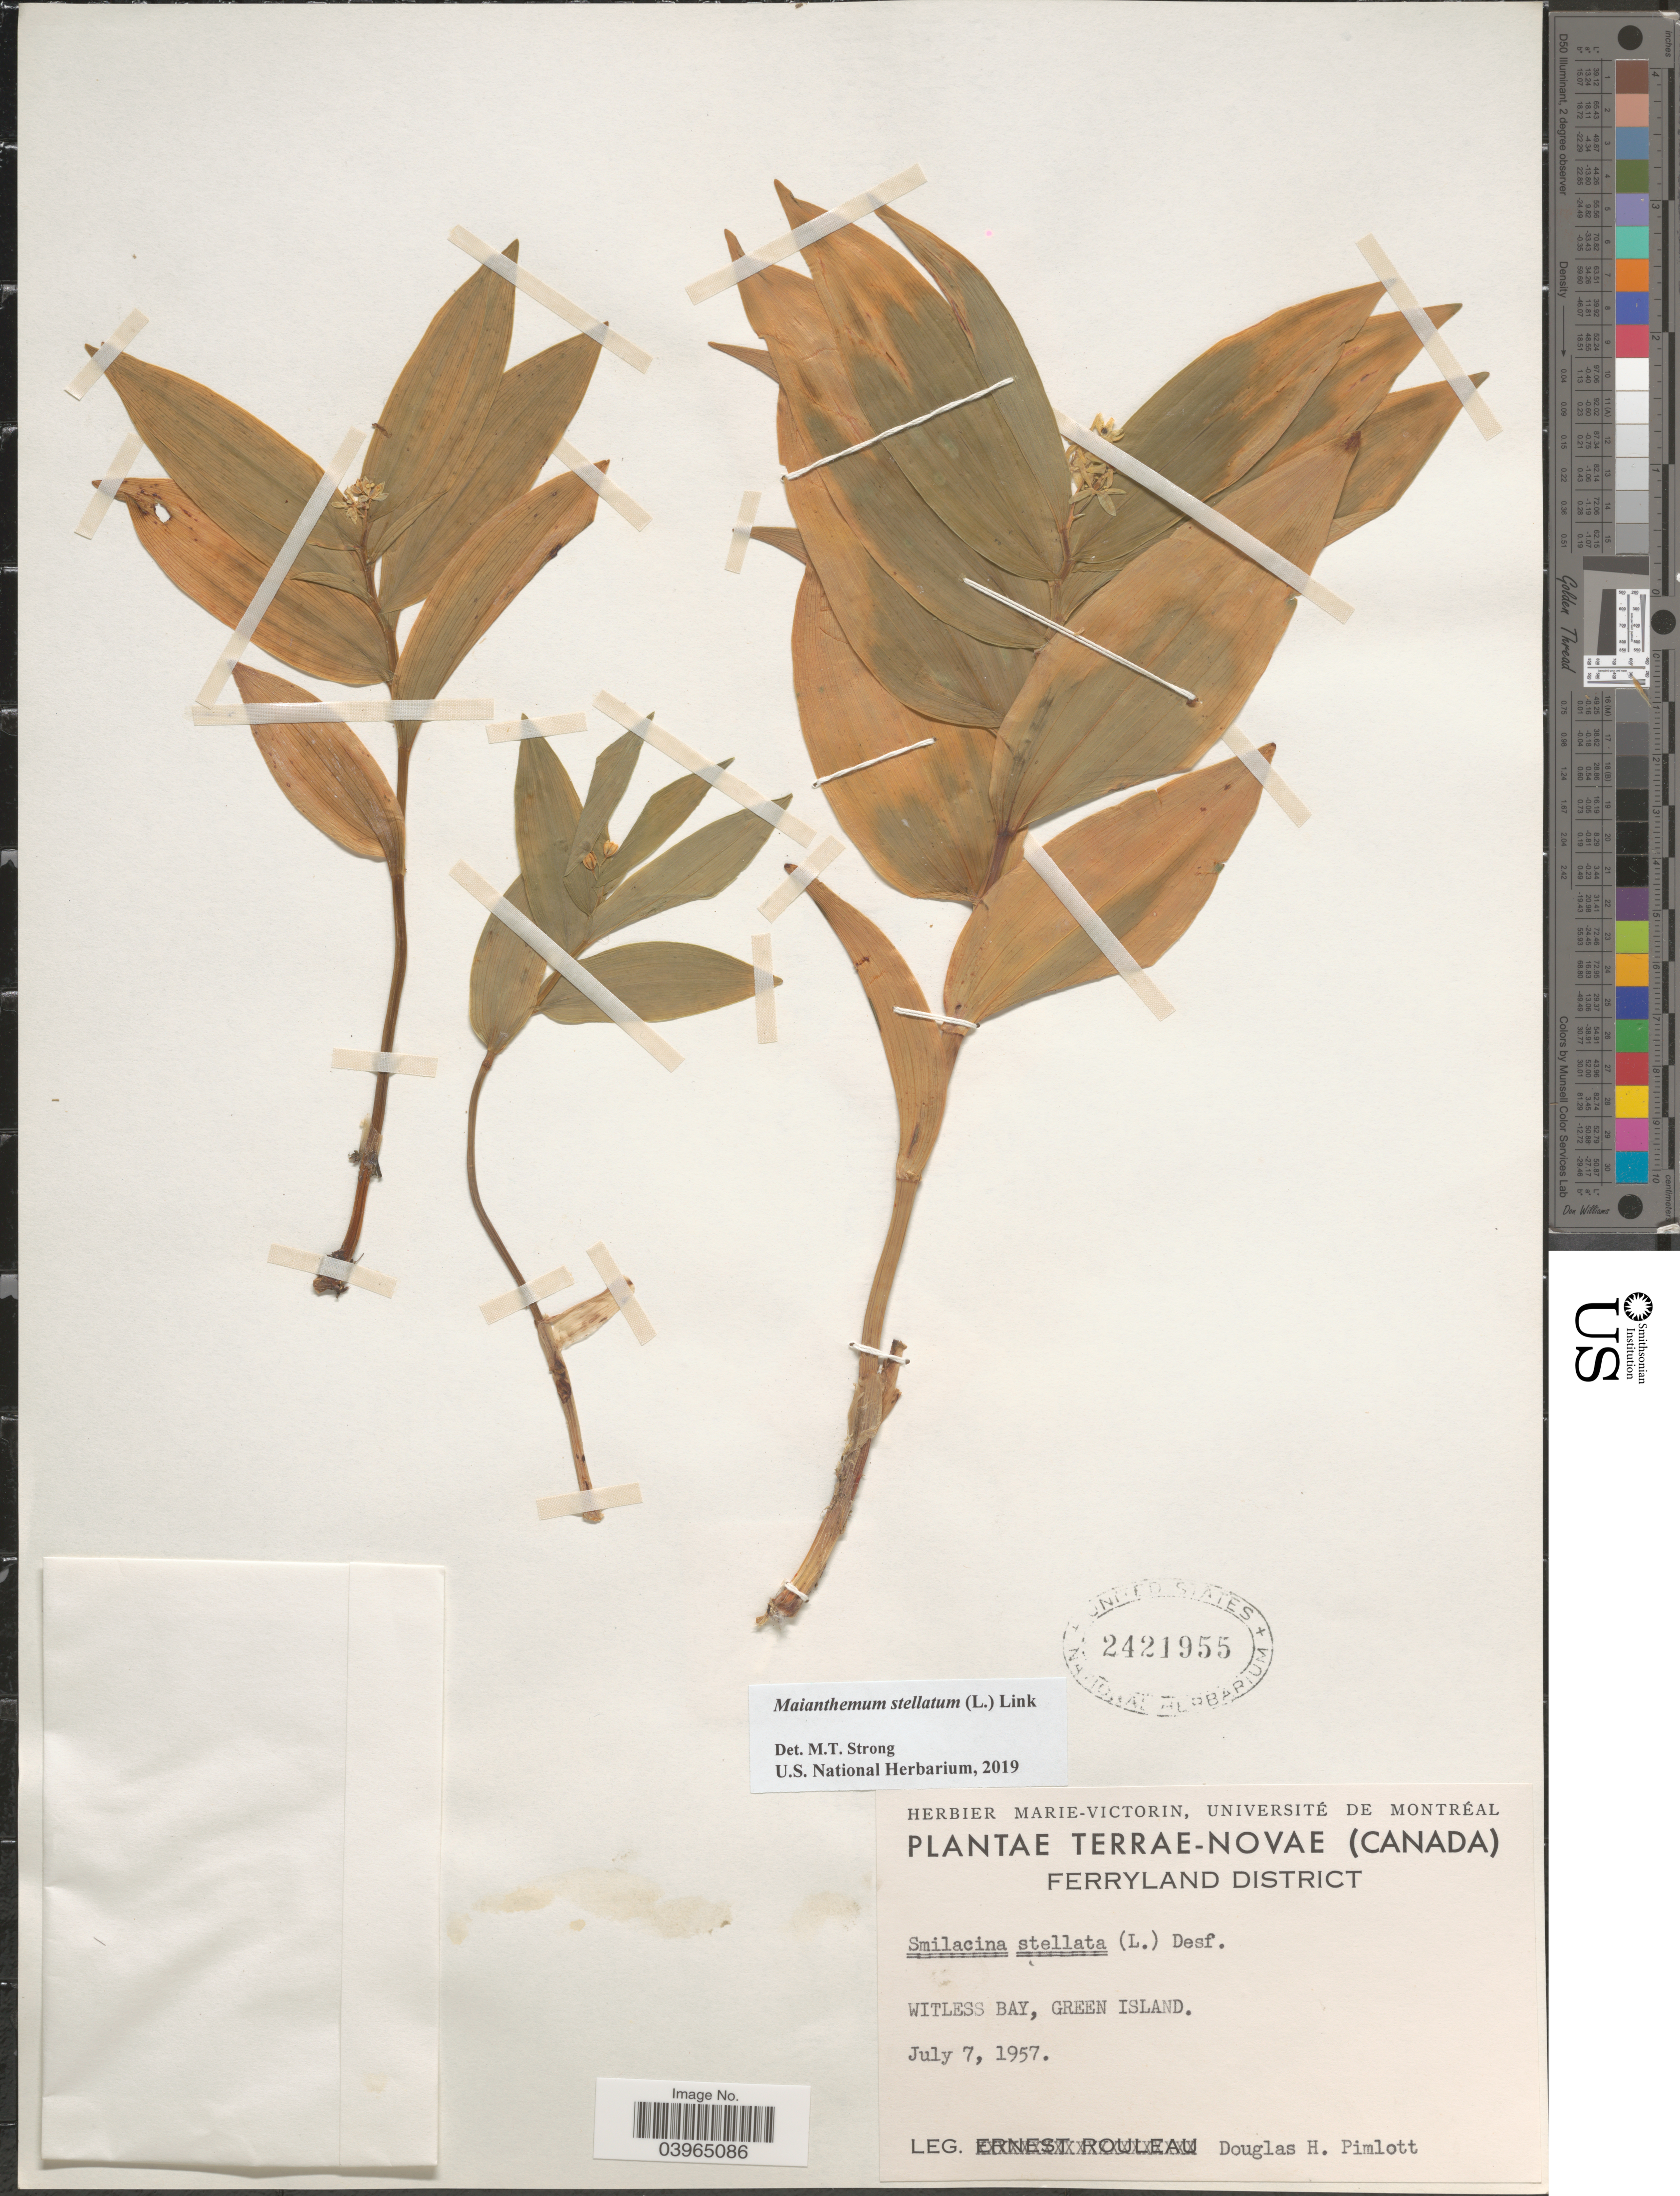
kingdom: Plantae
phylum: Tracheophyta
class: Liliopsida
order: Asparagales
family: Asparagaceae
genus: Maianthemum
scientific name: Maianthemum stellatum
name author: (L.) Link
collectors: D. Pimlott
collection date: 1957-07-07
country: Canada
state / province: Newfoundland and Labrador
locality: Terrae-Novae. Ferryland District. Witless Bay, Green Island.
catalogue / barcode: US 2421955